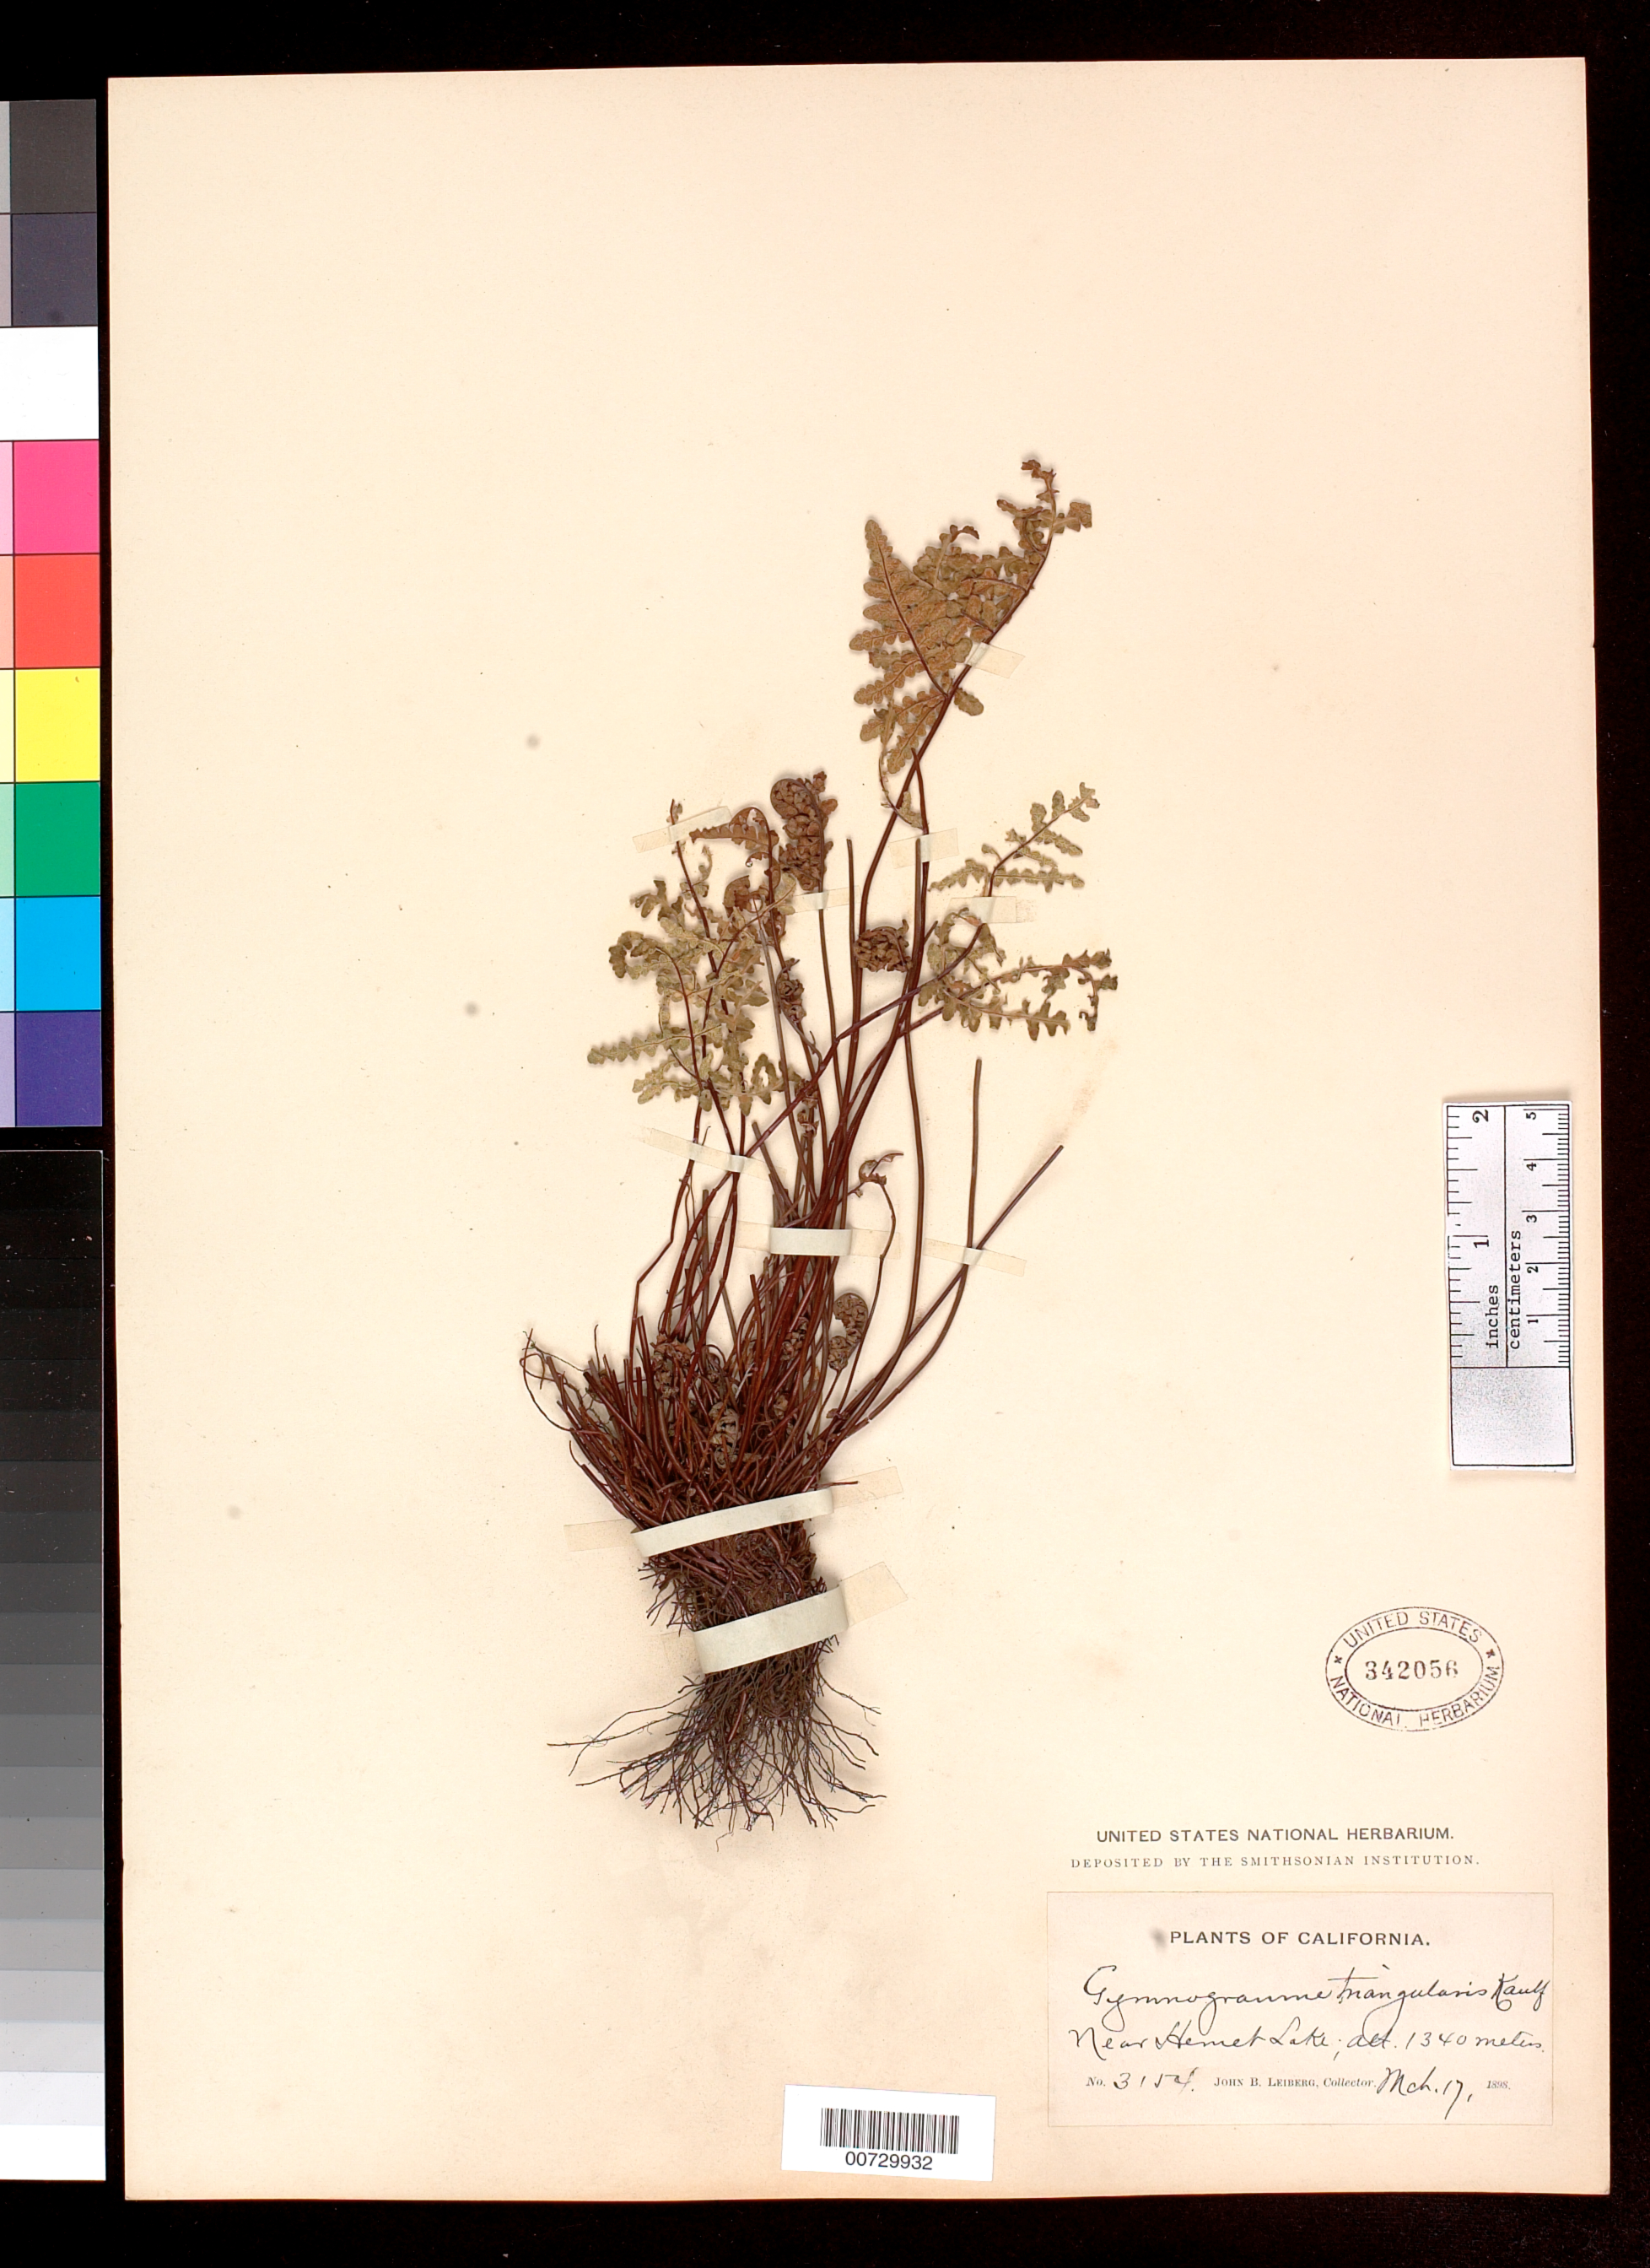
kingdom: Plantae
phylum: Tracheophyta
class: Polypodiopsida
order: Polypodiales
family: Pteridaceae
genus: Pentagramma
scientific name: Pentagramma triangularis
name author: (Kaulf.) Yatsk. et al.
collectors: J. Leiberg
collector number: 3154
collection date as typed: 17 Mar 1989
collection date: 1989-03-17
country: United States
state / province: California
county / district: Riverside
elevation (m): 1340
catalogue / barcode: US 342056